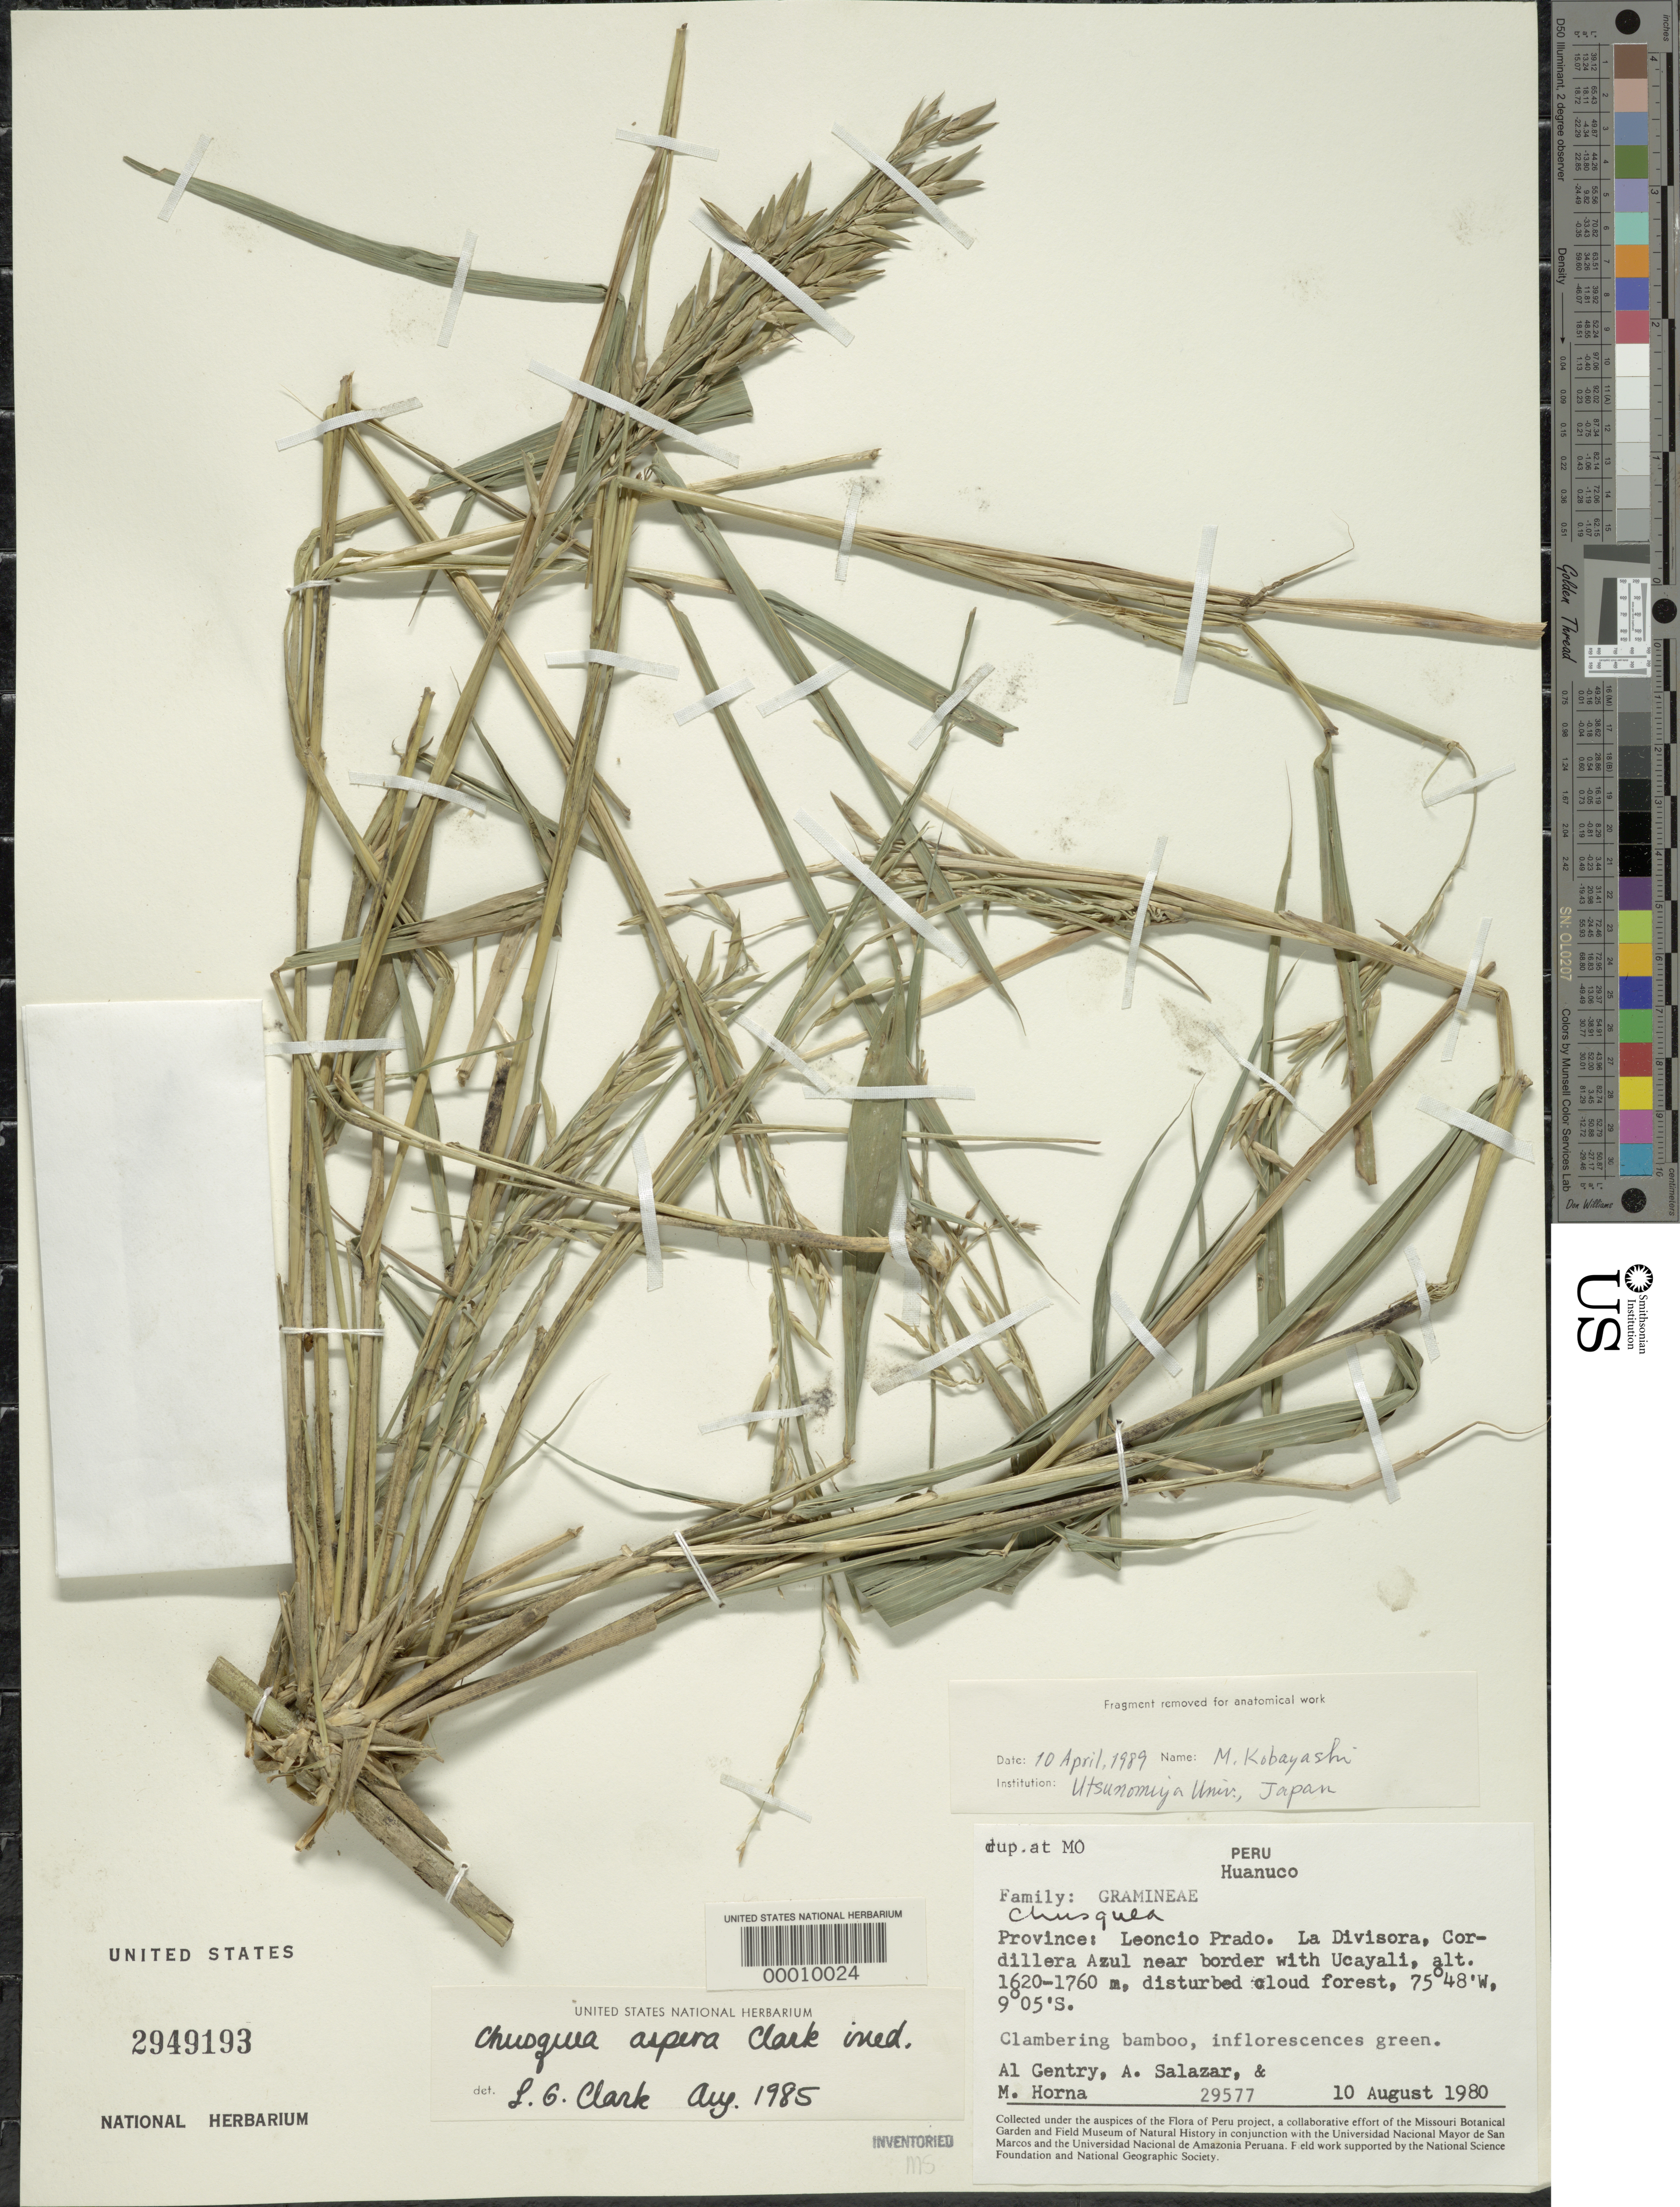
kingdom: Plantae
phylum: Tracheophyta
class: Liliopsida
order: Poales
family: Poaceae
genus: Chusquea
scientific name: Chusquea aspera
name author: L.G. Clark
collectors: A. H. Gentry, A. Salazar & M. Horna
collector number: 29577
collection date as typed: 10 Aug 1980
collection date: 1980-08-10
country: Peru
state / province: Huánuco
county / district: Leoncio Prado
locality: La Divisora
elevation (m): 1620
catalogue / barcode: US 2949193